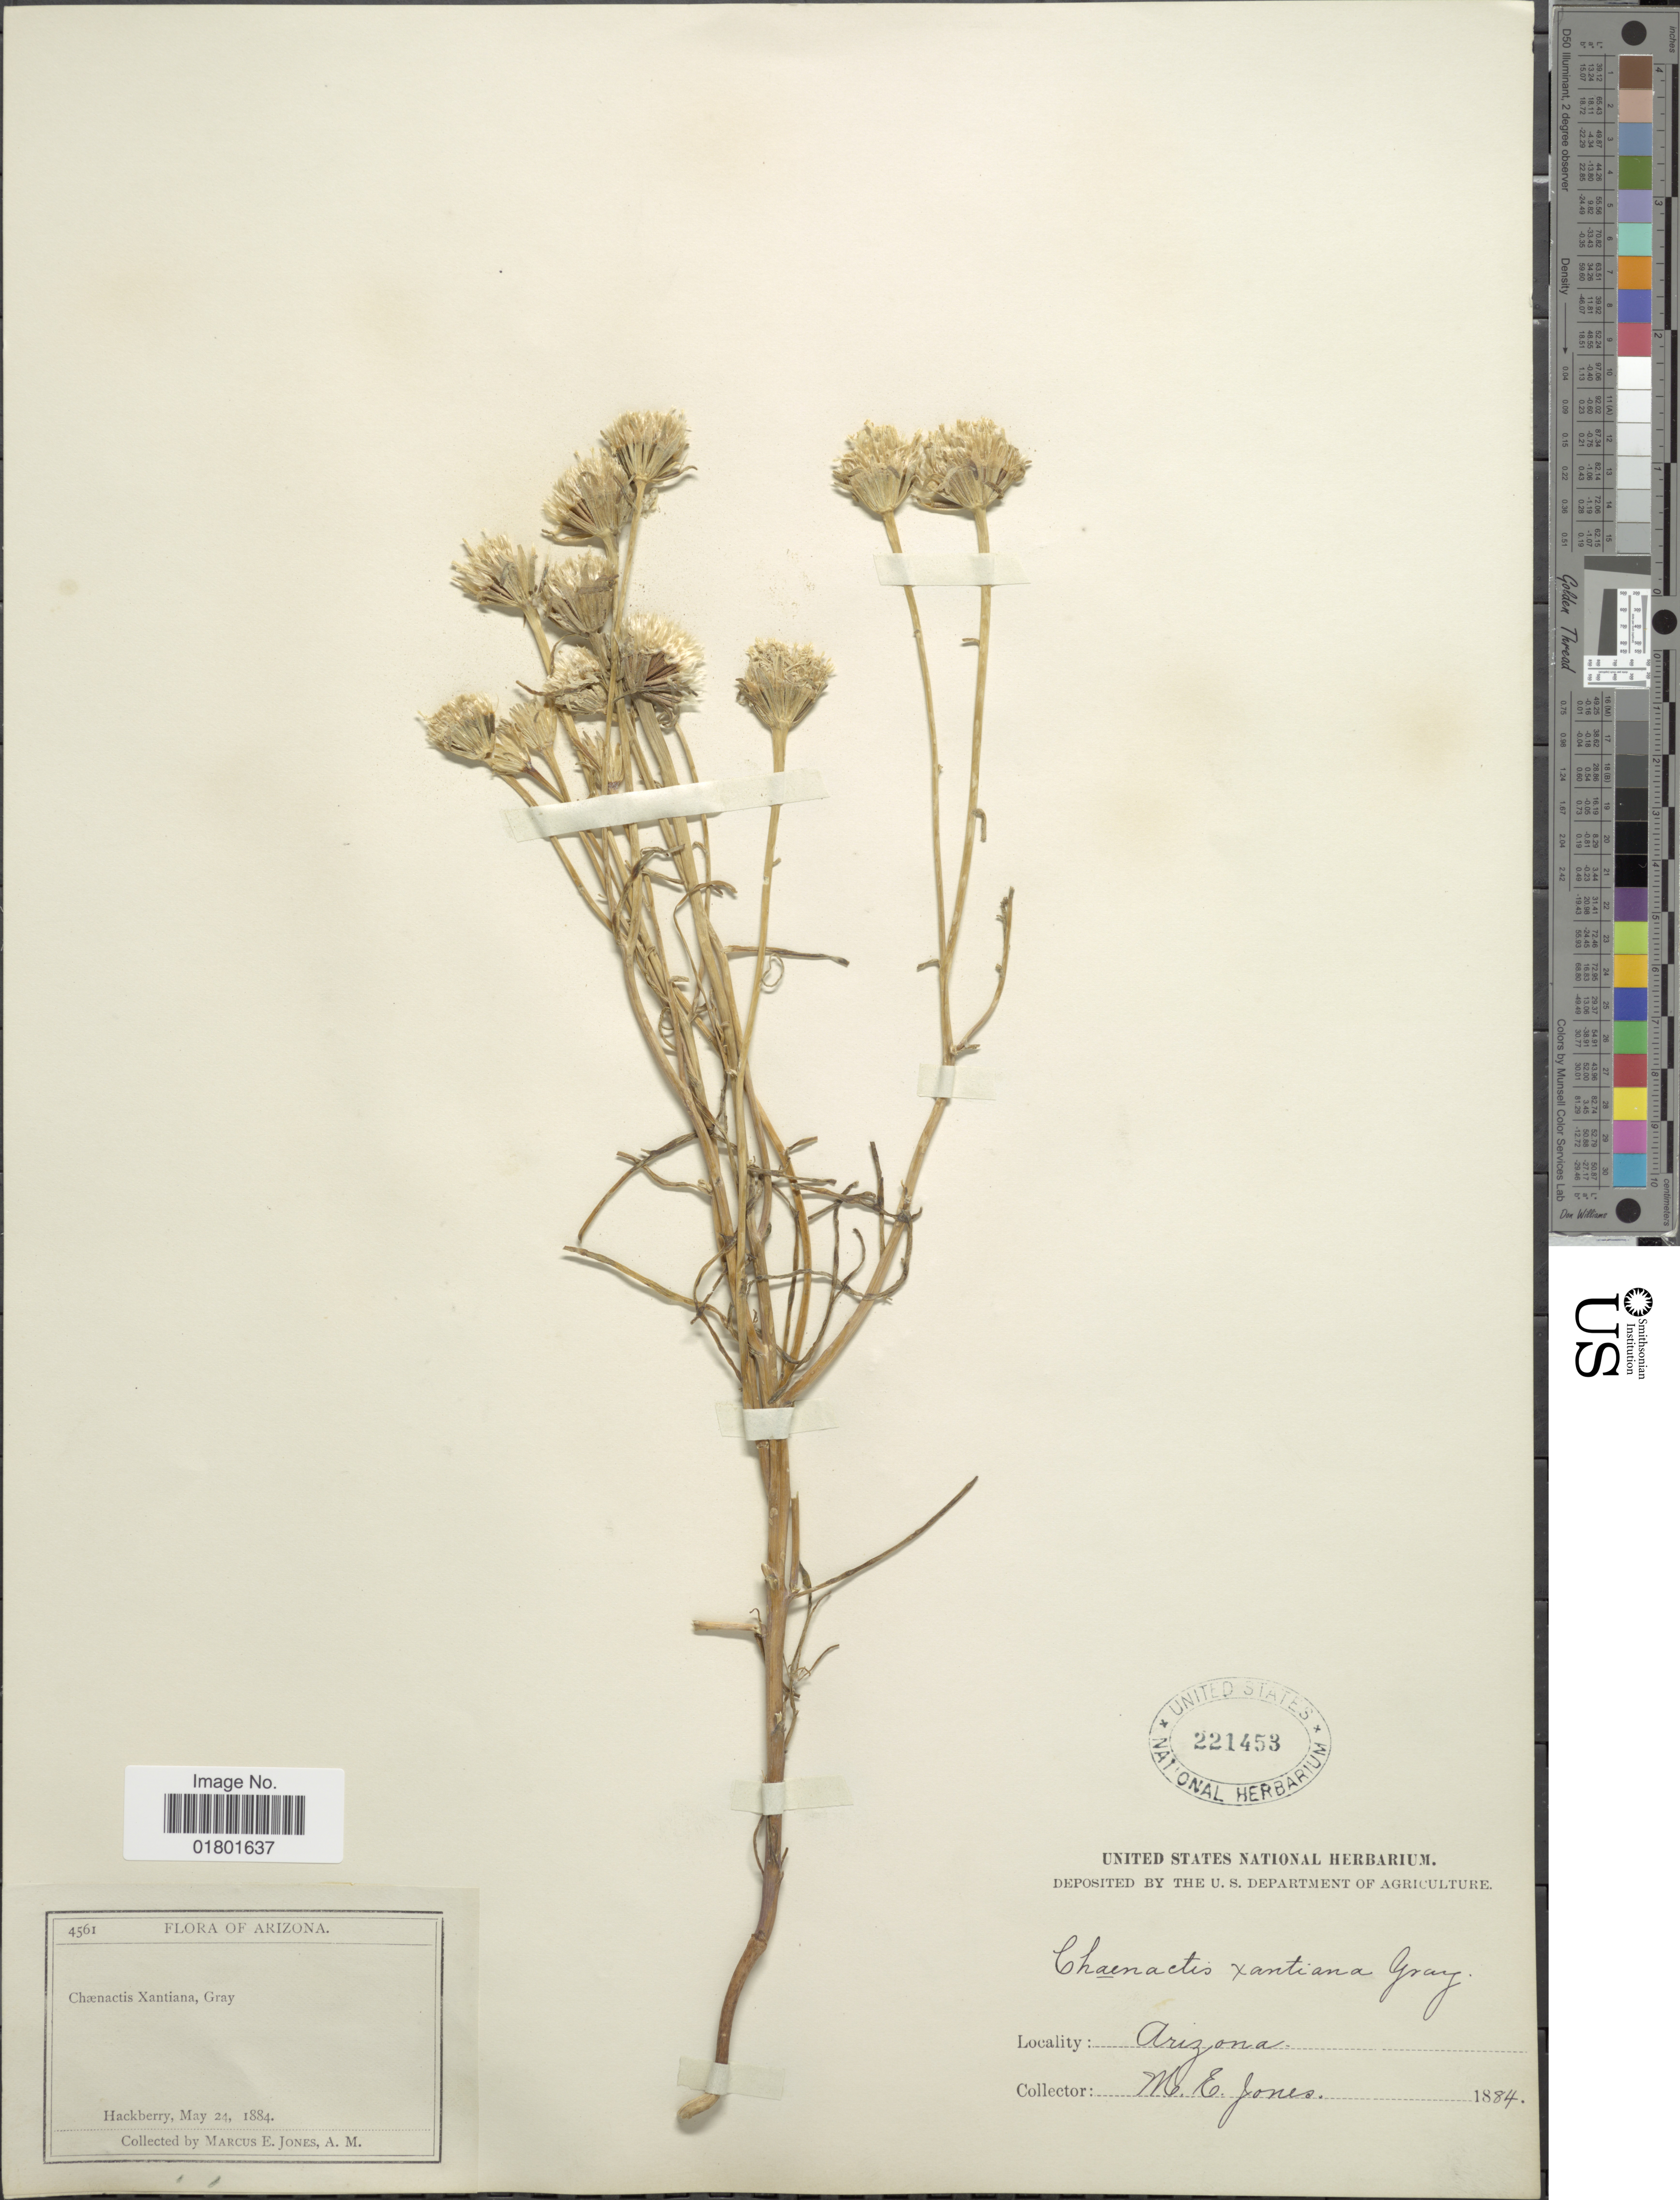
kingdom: Plantae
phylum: Tracheophyta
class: Magnoliopsida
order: Asterales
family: Asteraceae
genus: Chaenactis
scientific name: Chaenactis xantiana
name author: A. Gray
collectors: M. E. Jones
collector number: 4561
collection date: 1884-05-24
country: United States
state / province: Arizona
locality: Hackberry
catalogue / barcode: US 221453